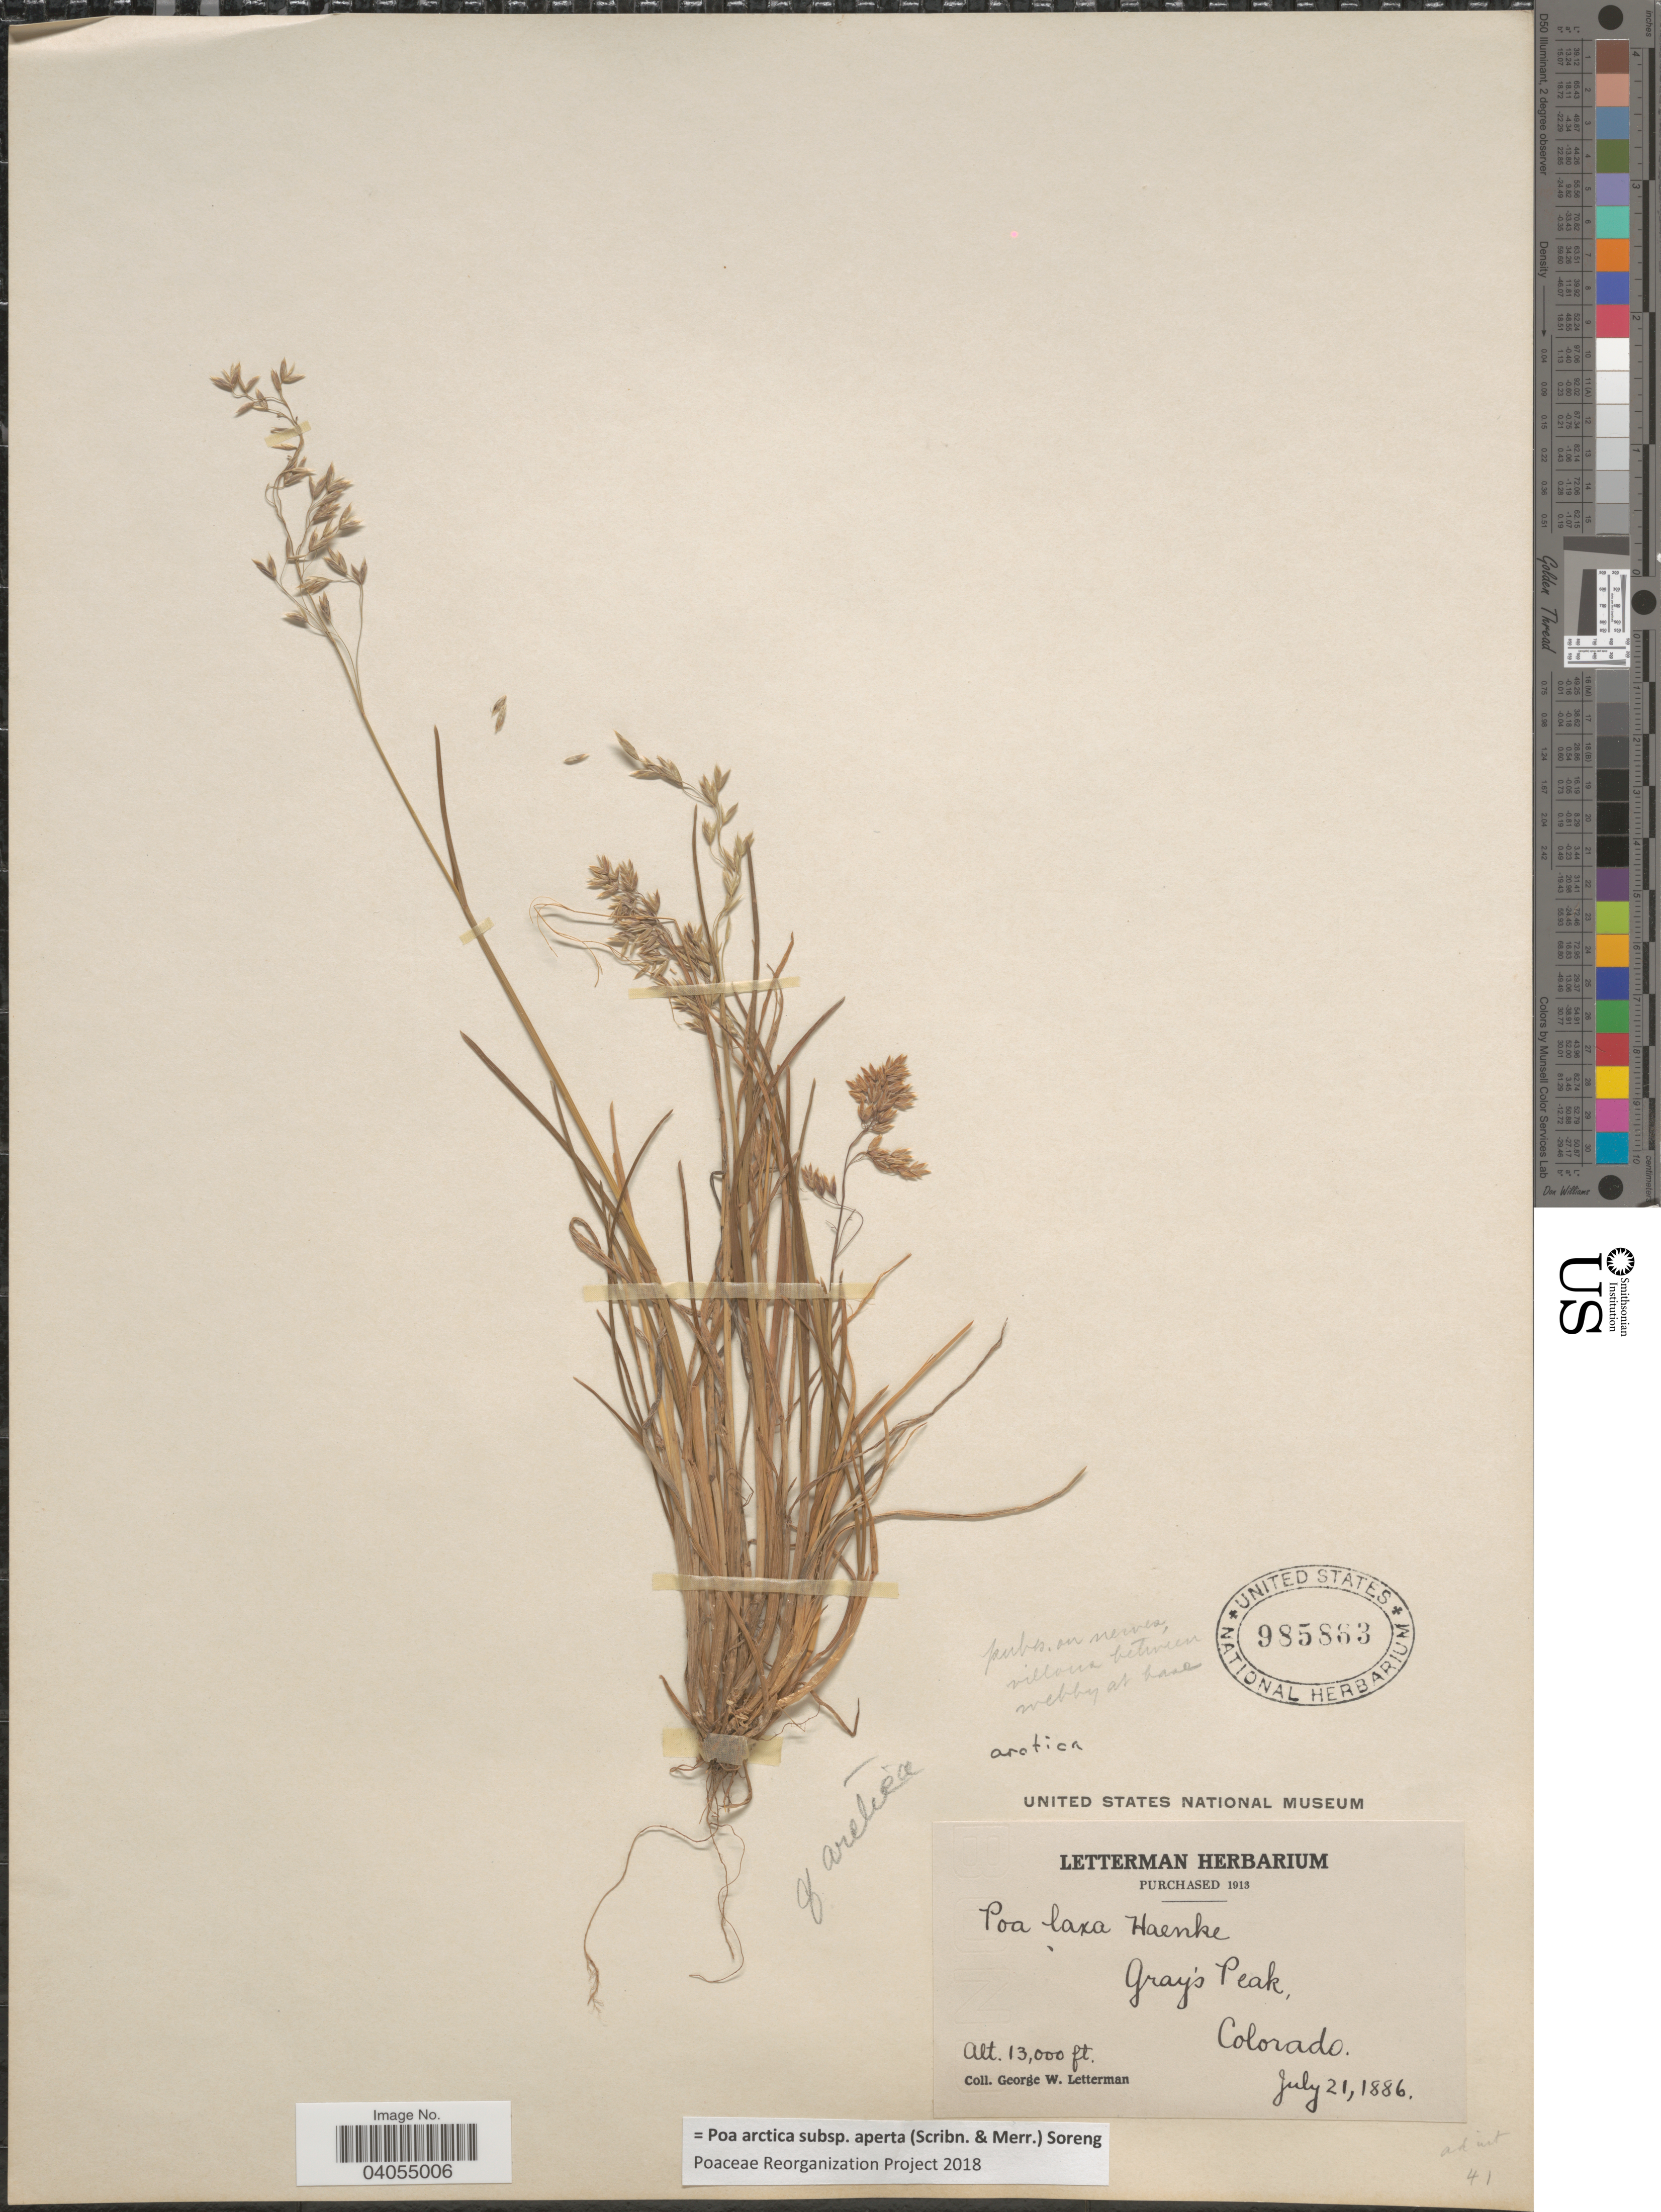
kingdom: Plantae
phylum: Tracheophyta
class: Liliopsida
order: Poales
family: Poaceae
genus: Poa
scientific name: Poa arctica subsp. aperta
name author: (Scribn. & Merr.) Soreng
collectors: G. W. Letterman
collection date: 1886-07-21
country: United States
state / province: Colorado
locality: Gray's Peak.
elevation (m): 3962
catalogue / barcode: US 985863